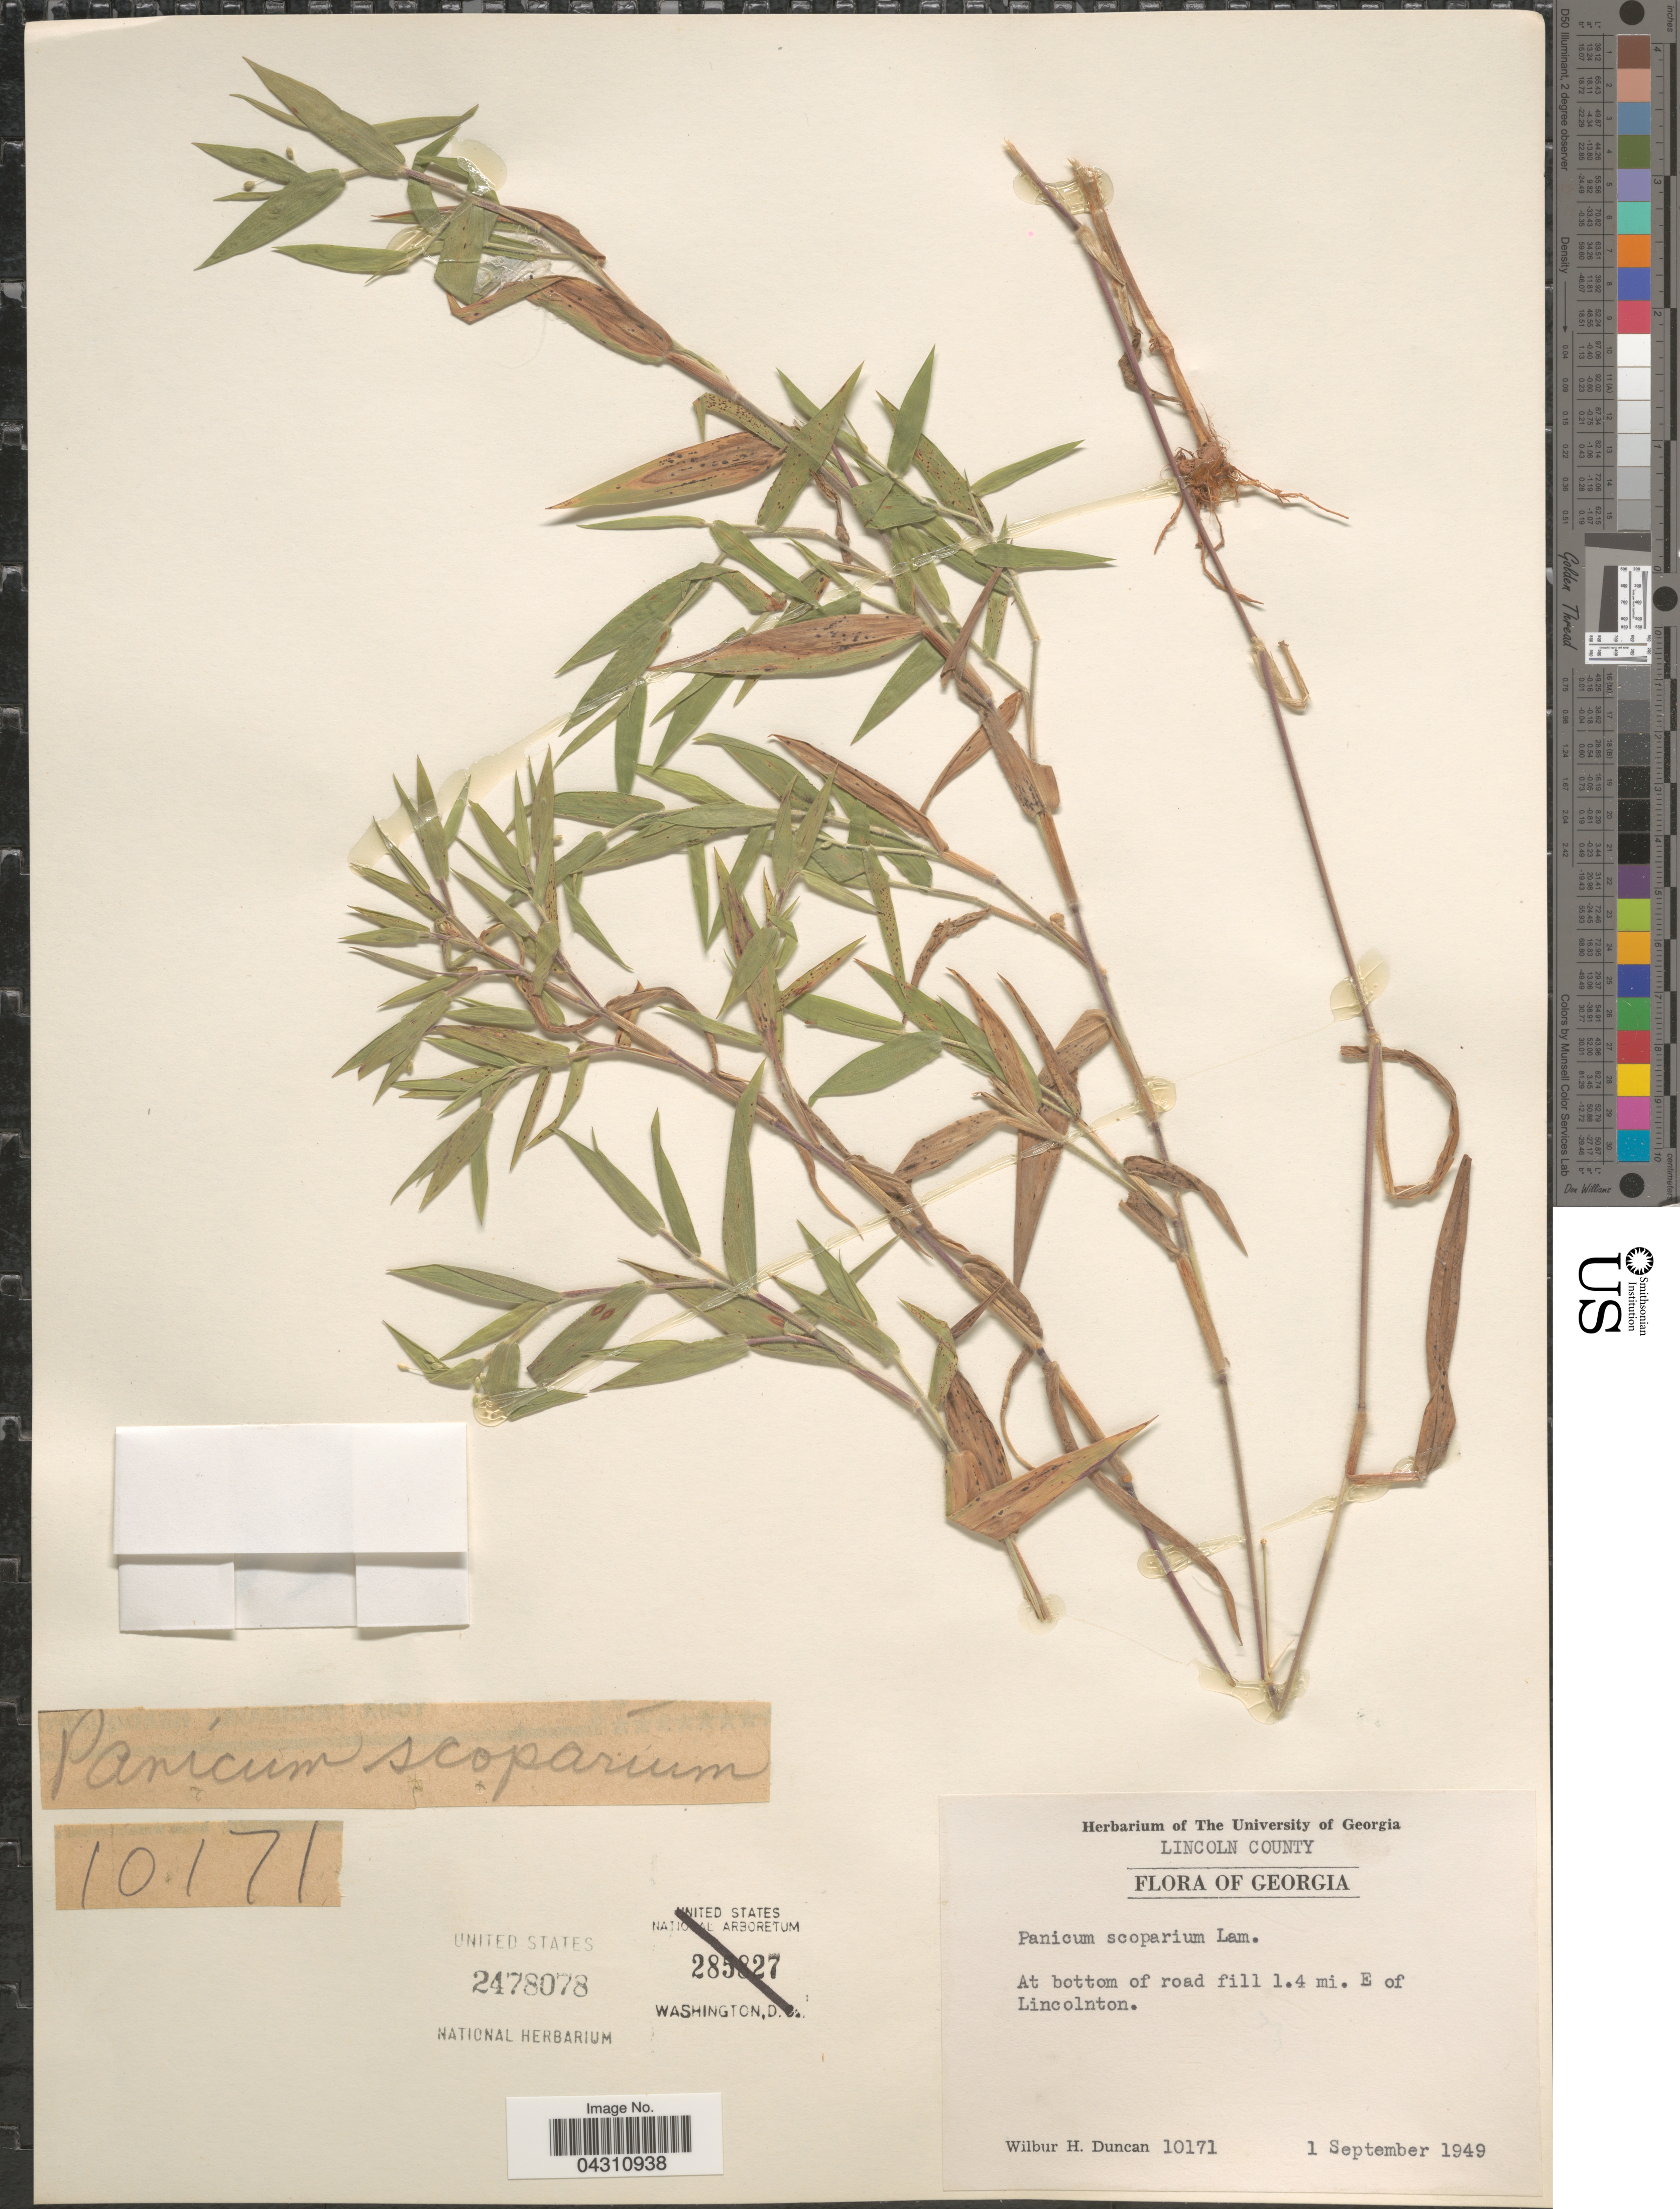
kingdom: Plantae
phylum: Tracheophyta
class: Liliopsida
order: Poales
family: Poaceae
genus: Dichanthelium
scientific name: Dichanthelium scoparium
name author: (Lam.) Gould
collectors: W. H. Duncan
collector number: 10171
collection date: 1949-09-01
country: United States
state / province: Georgia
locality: Lincoln County. At bottom of road fill 1.4 mi. E of Lincolnton.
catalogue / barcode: US 2478078